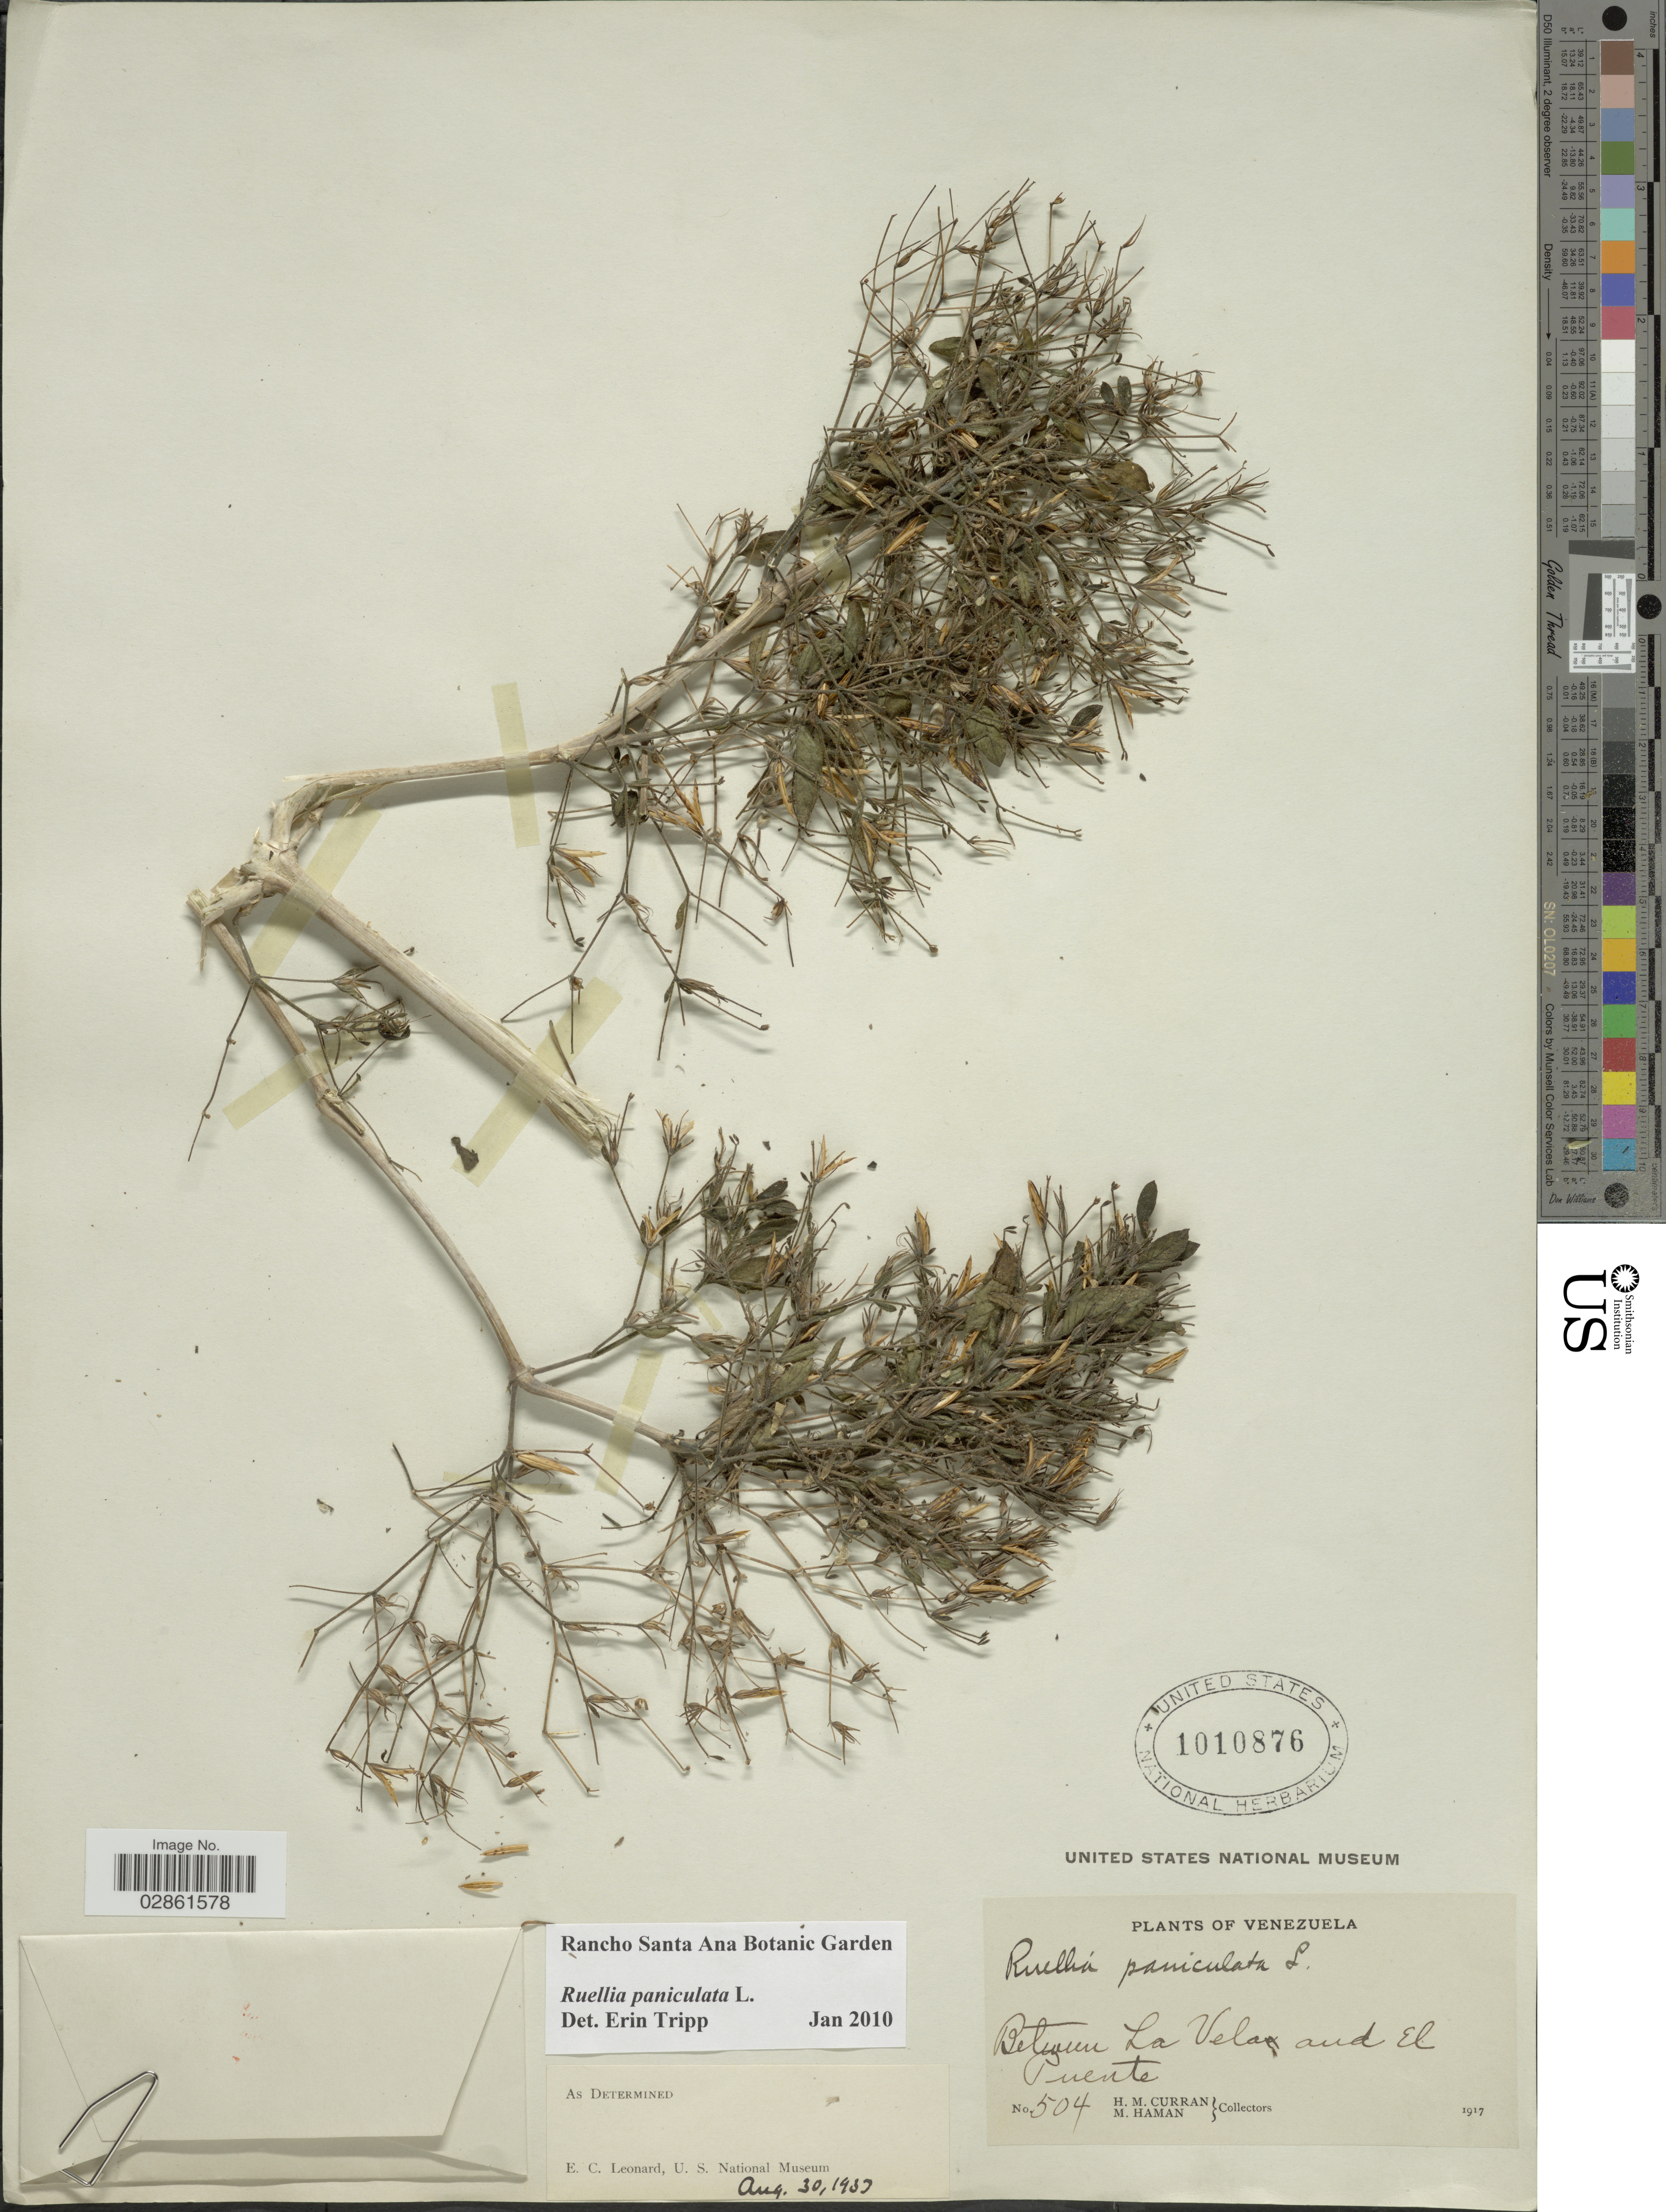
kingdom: Plantae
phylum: Tracheophyta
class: Magnoliopsida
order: Lamiales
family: Acanthaceae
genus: Ruellia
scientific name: Ruellia paniculata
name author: L.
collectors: H. M. Curran & M. Haman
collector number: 504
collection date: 1917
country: Venezuela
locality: Between La Vela and El Puente.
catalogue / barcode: US 1010876